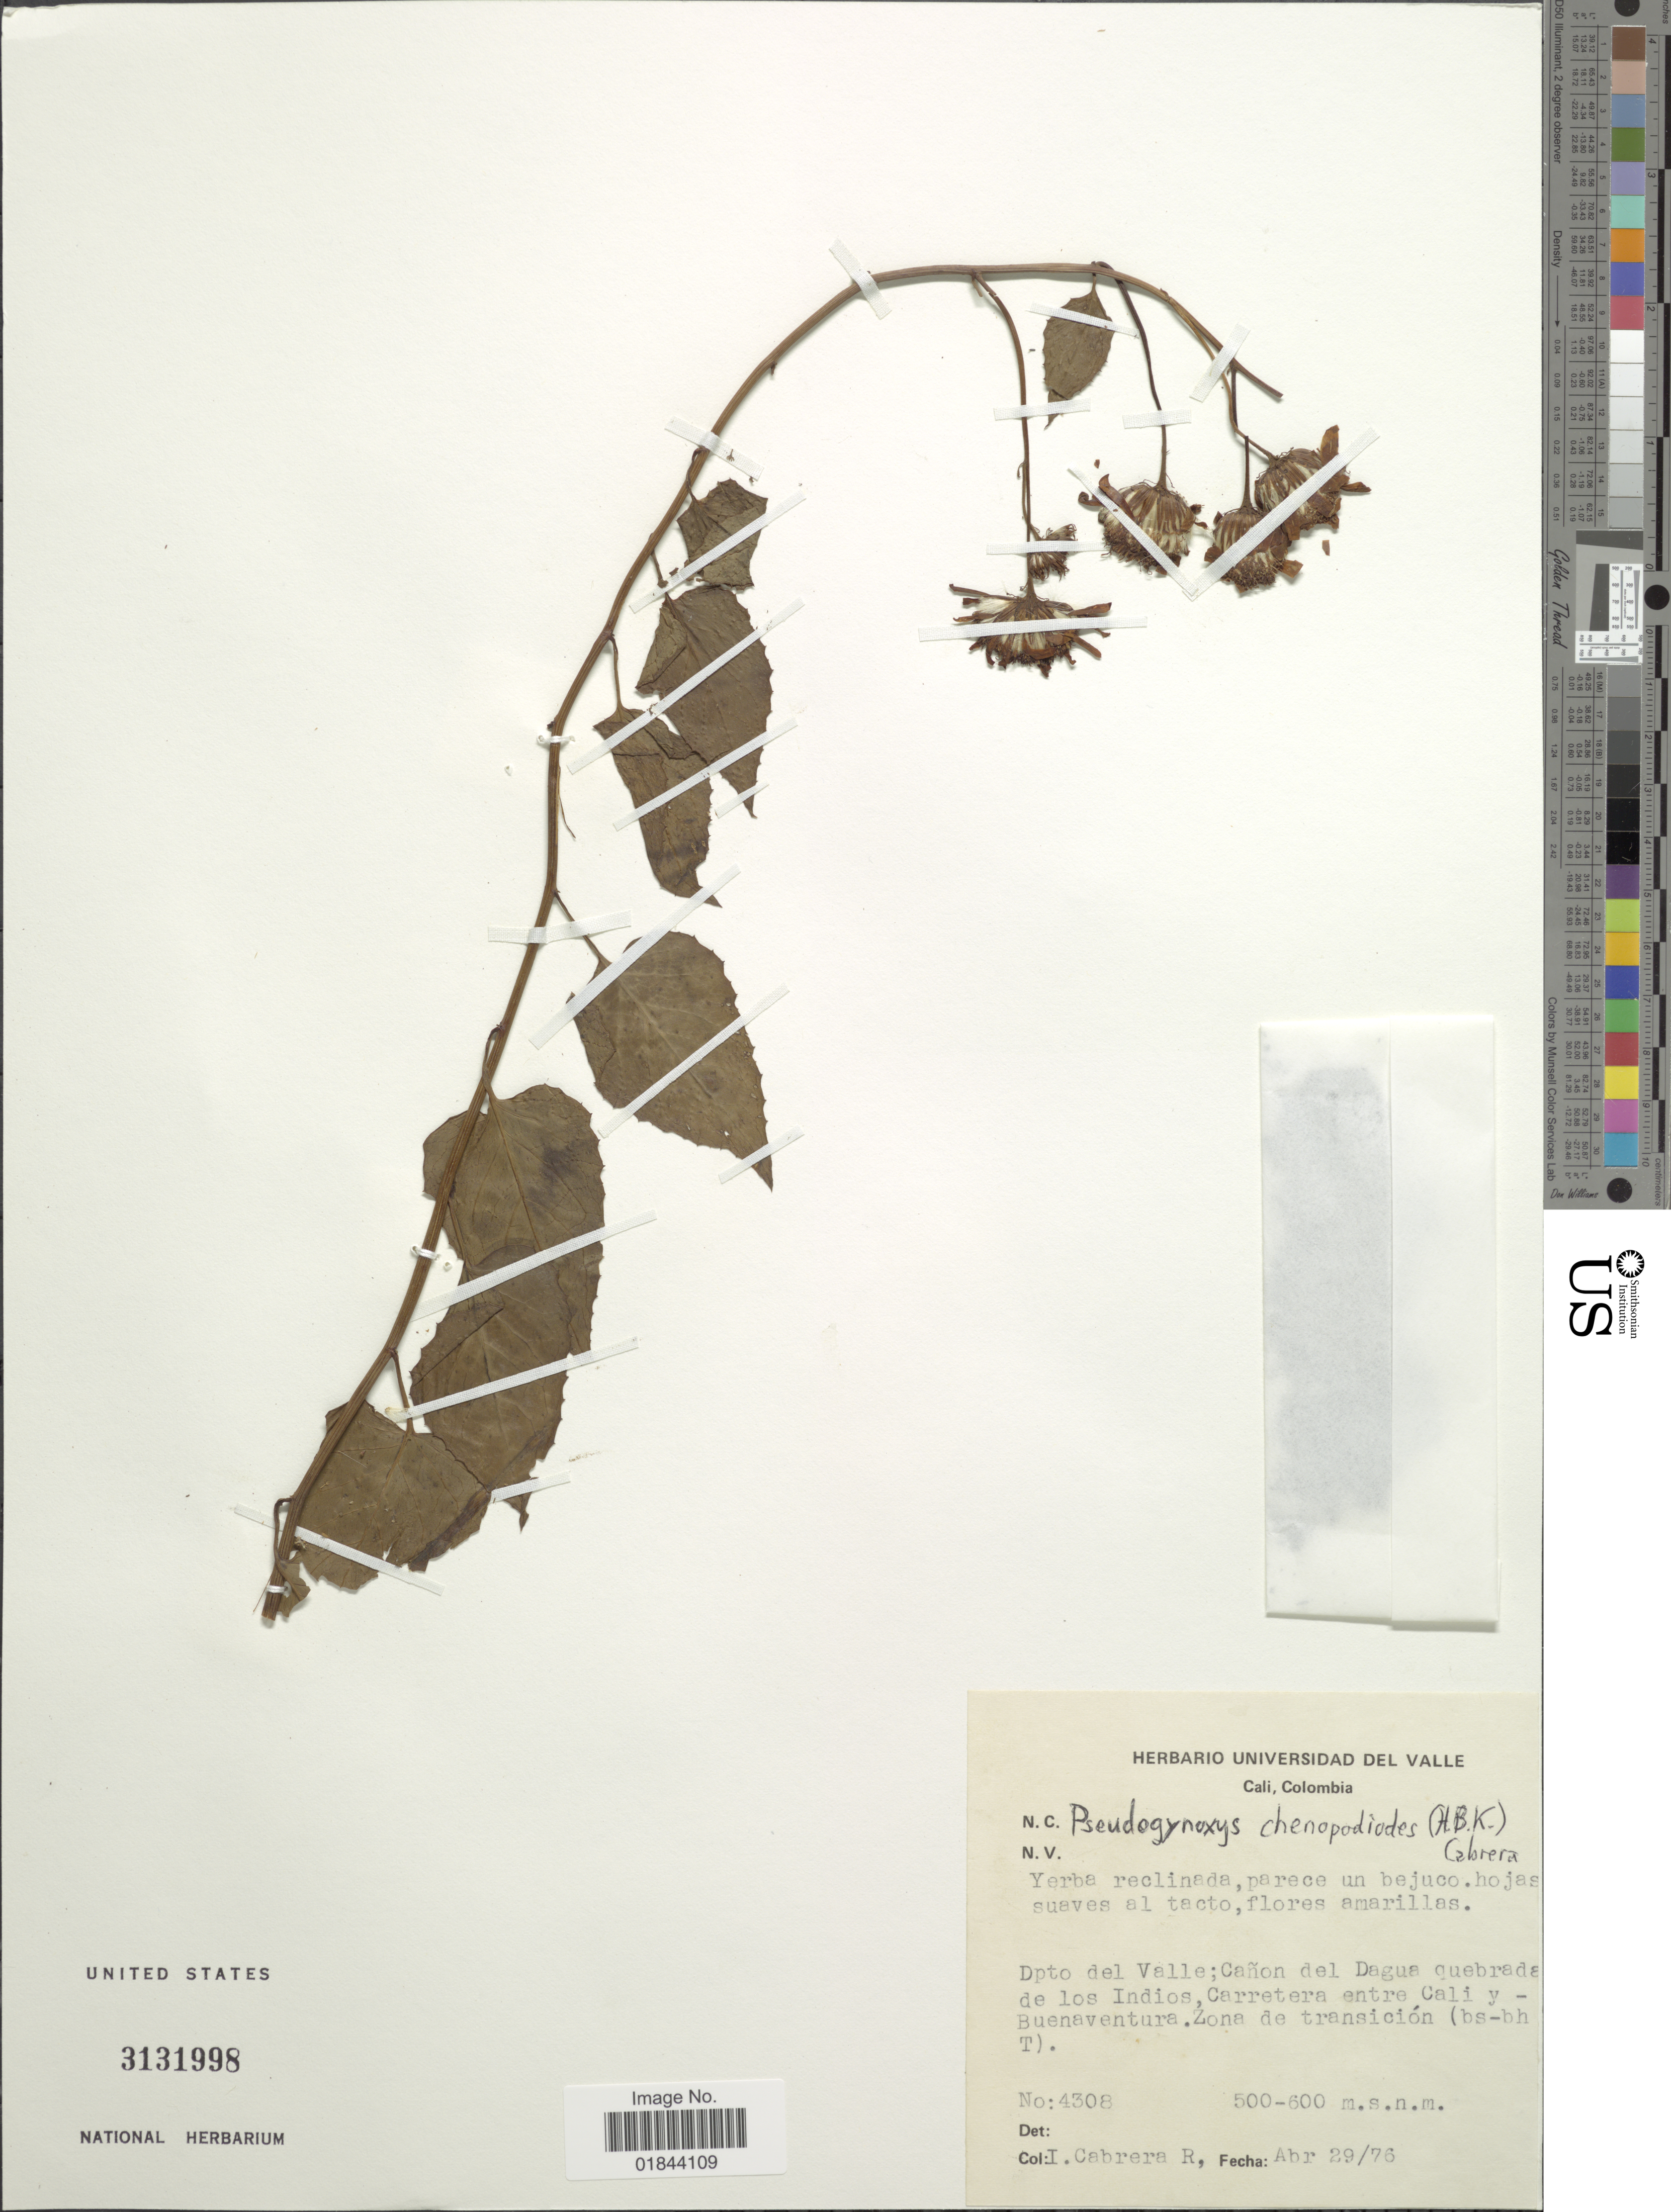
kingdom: Plantae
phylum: Tracheophyta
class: Magnoliopsida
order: Asterales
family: Asteraceae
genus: Pseudogynoxys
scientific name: Pseudogynoxys chenopodioides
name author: (Kunth) Cabrera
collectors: L. Cabrera R.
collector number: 4308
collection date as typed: Transcribed d/m/y: 29/4/76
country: Colombia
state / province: Valle del Cauca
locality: Dpto del Valle; Cañon del Dagua quebrada de los Indios, Carretera entre Calif y Buenaventura. Zona de transición (bs-bh T)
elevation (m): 500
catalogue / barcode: US 3131998